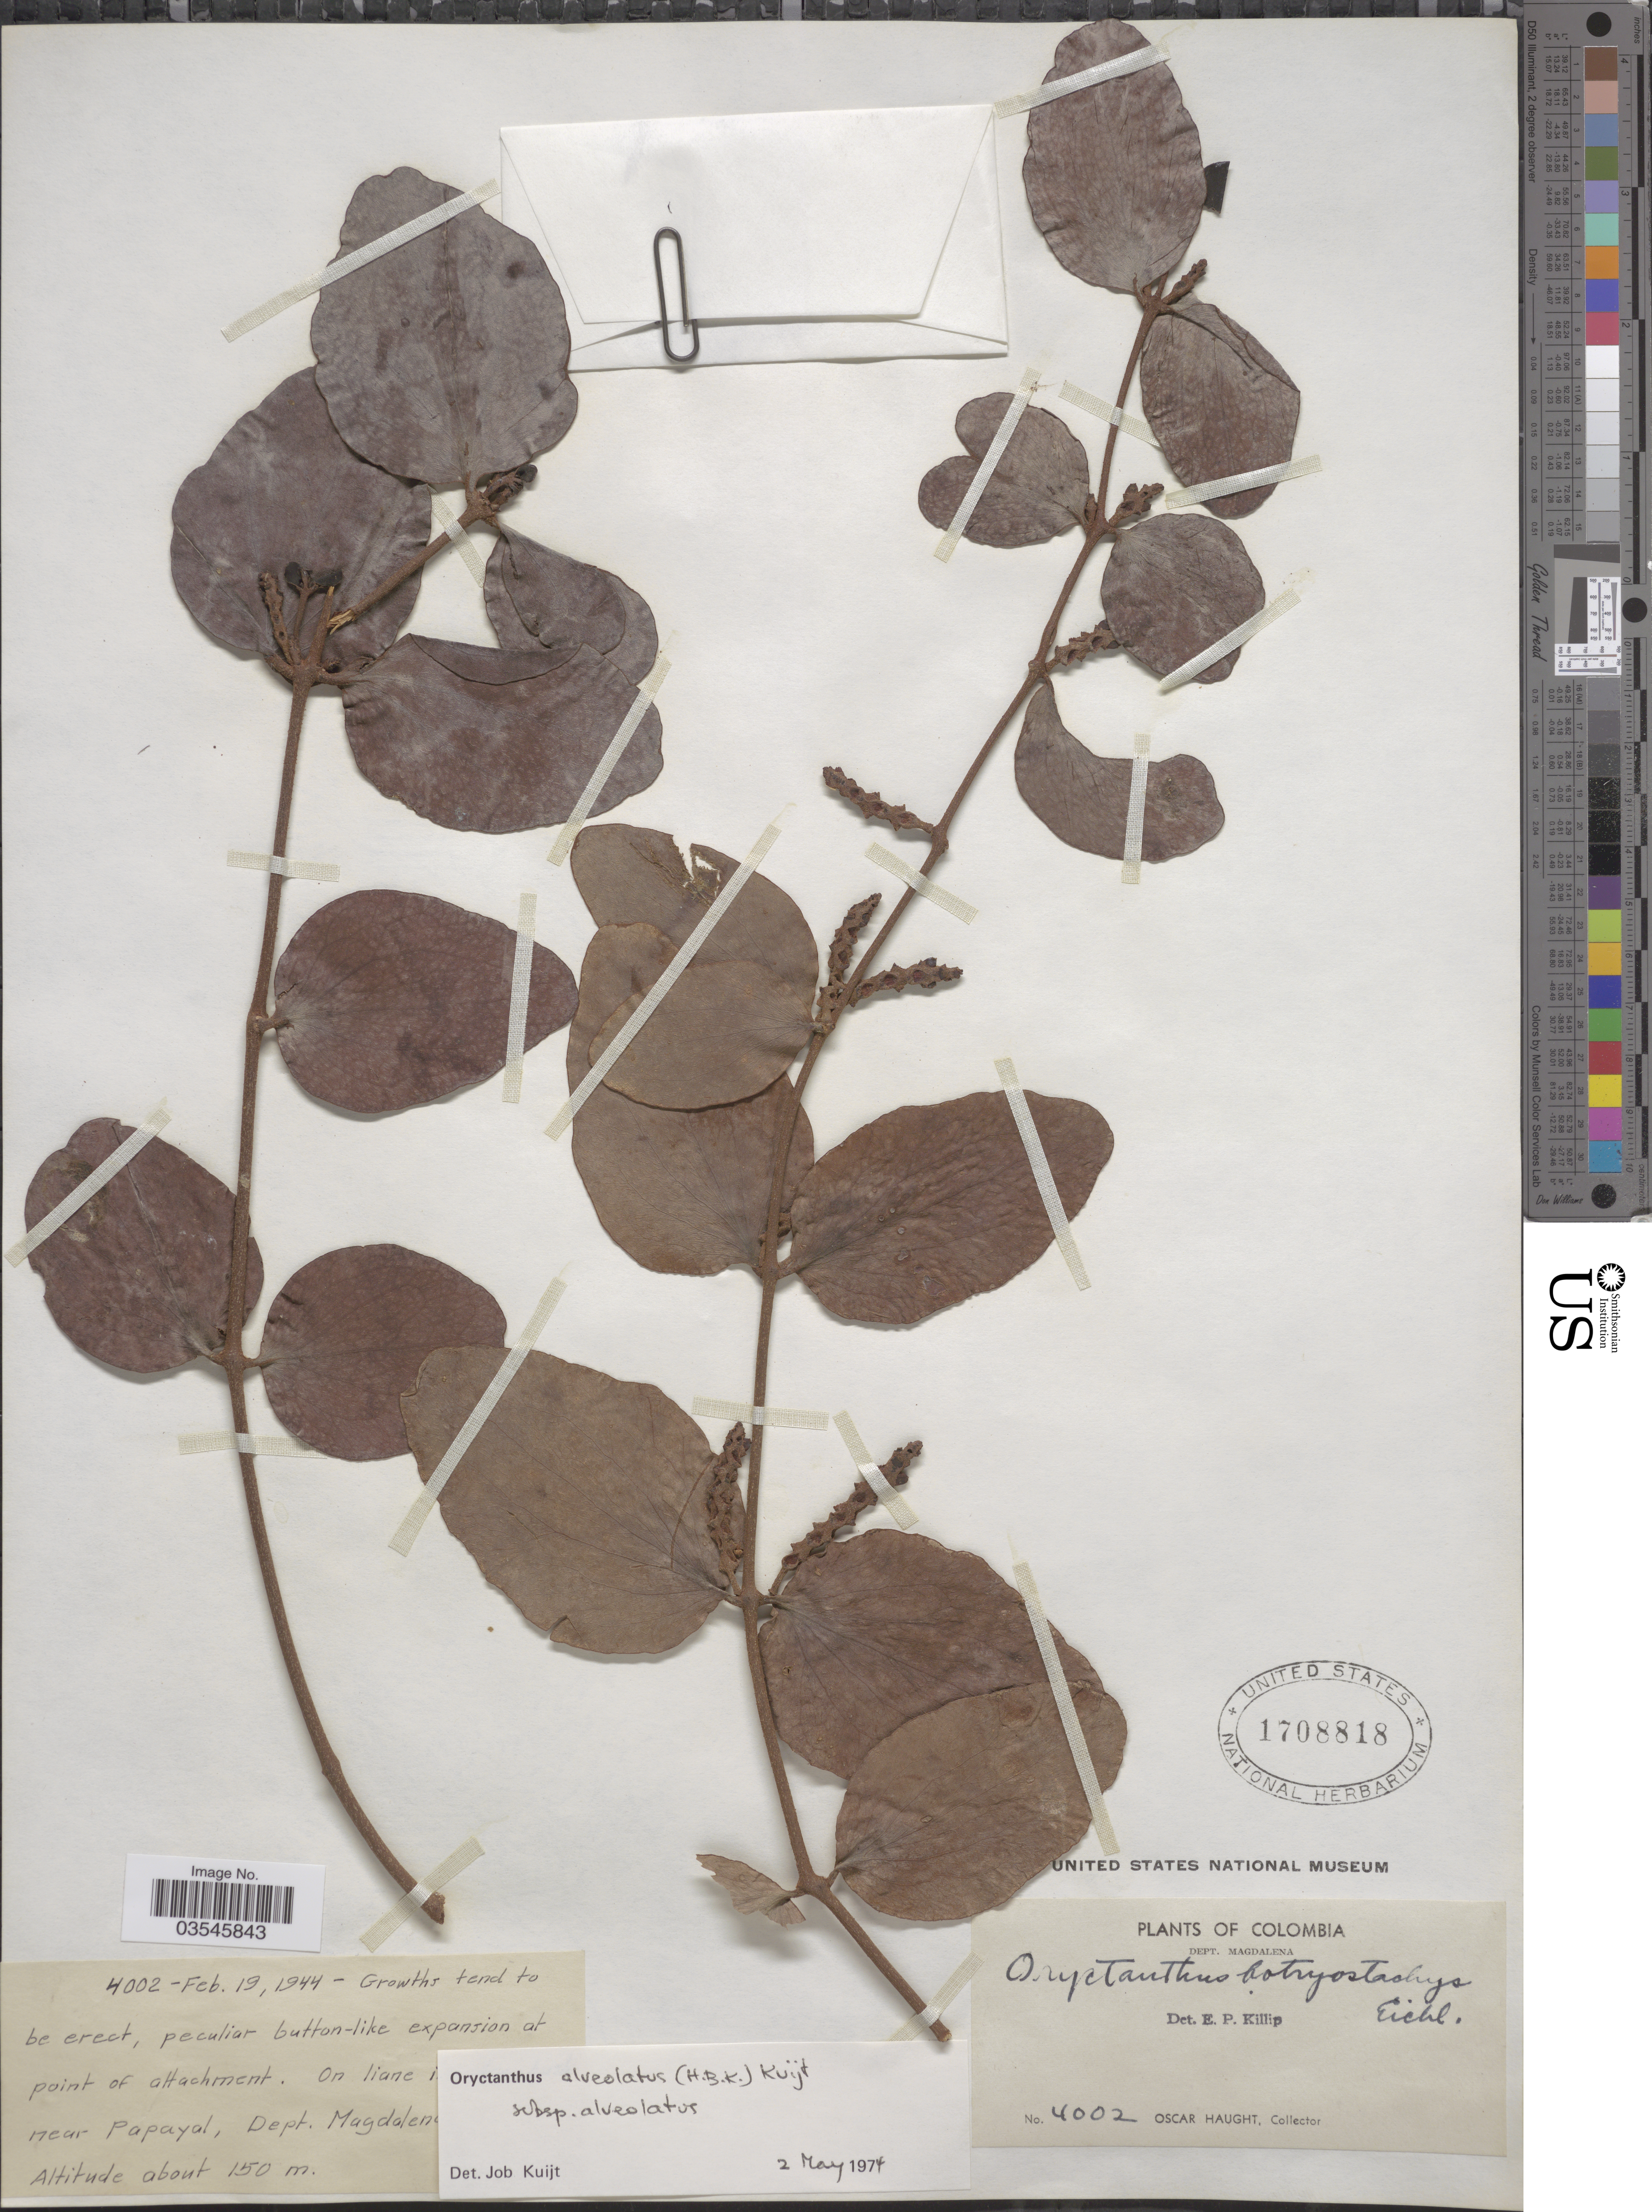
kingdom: Plantae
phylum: Tracheophyta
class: Magnoliopsida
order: Santalales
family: Loranthaceae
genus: Oryctanthus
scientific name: Oryctanthus alveolatus subsp. alveolatus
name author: (Kunth) Kuijt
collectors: O. Haught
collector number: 4002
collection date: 1944-02-19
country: Colombia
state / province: Magdalena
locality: Dept. Magdalena. On liane [illegible text] near Popayal.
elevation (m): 150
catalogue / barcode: US 1708818